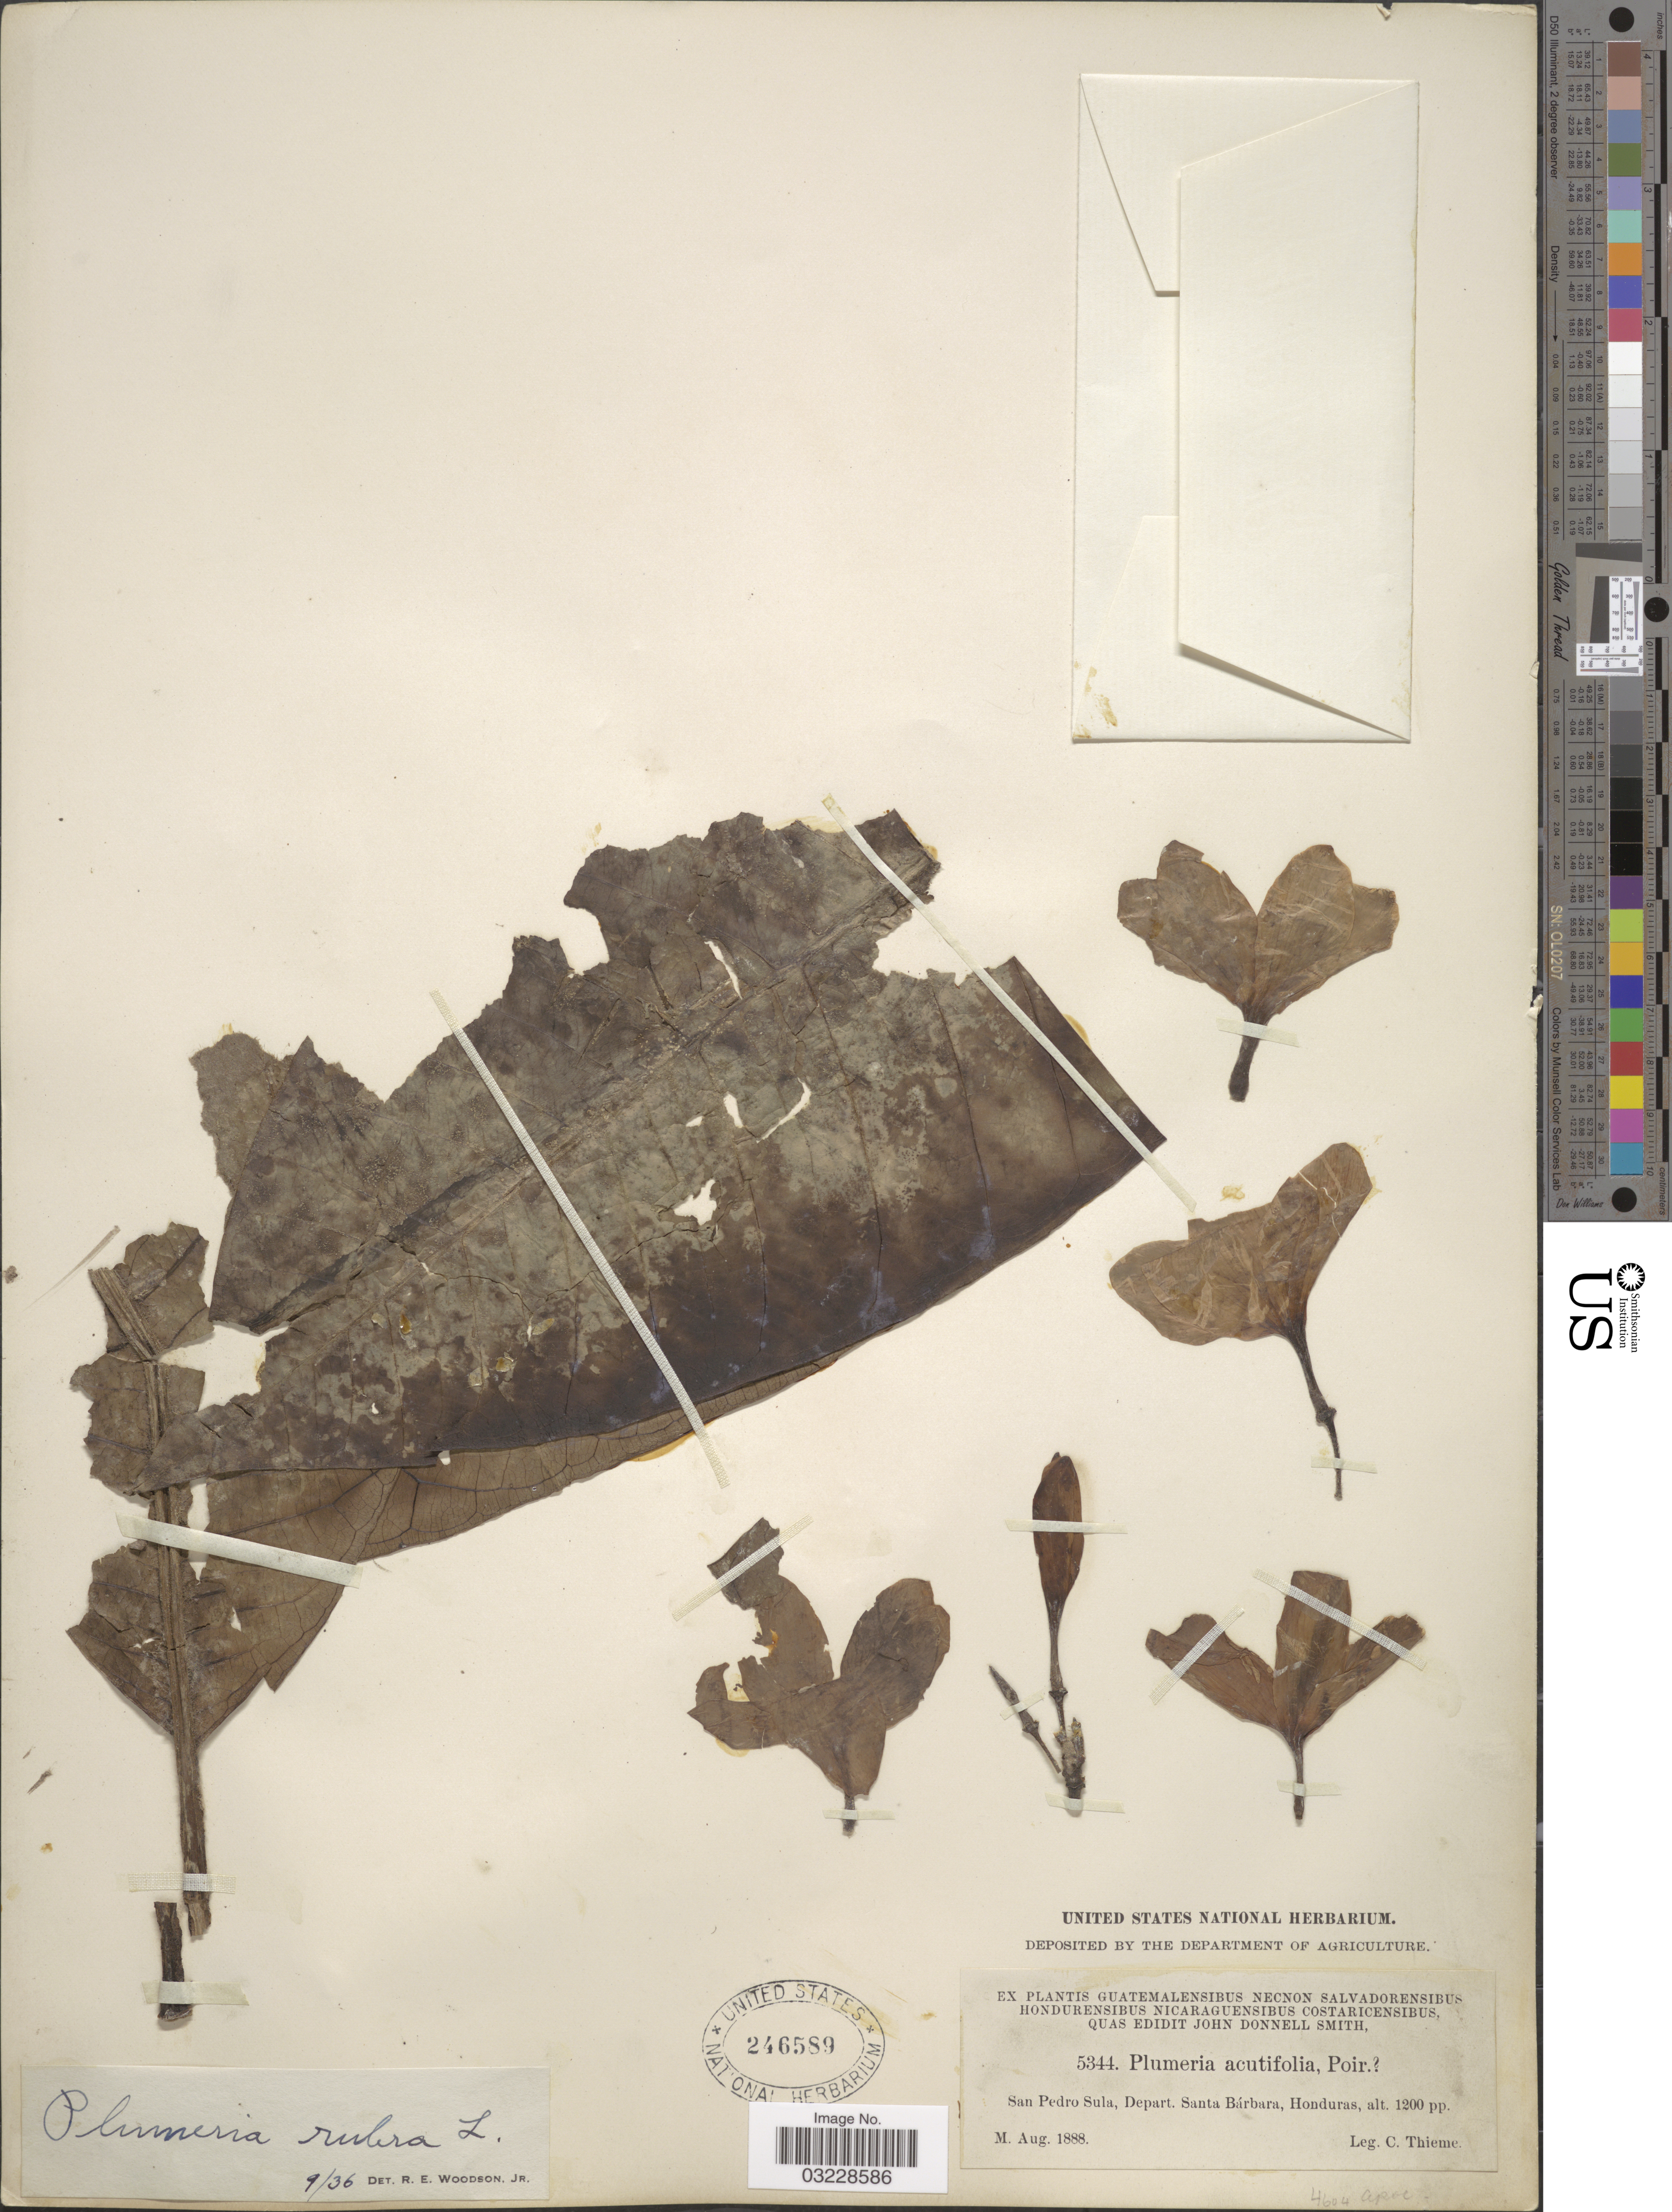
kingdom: Plantae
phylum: Tracheophyta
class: Magnoliopsida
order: Gentianales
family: Apocynaceae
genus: Plumeria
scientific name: Plumeria rubra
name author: L.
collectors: C. Thieme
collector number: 5344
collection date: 1888-08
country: Honduras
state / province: Santa Bárbara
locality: San Pedro Sula, Depart. Santa Bárbara, Honduras.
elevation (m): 366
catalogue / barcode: US 246589